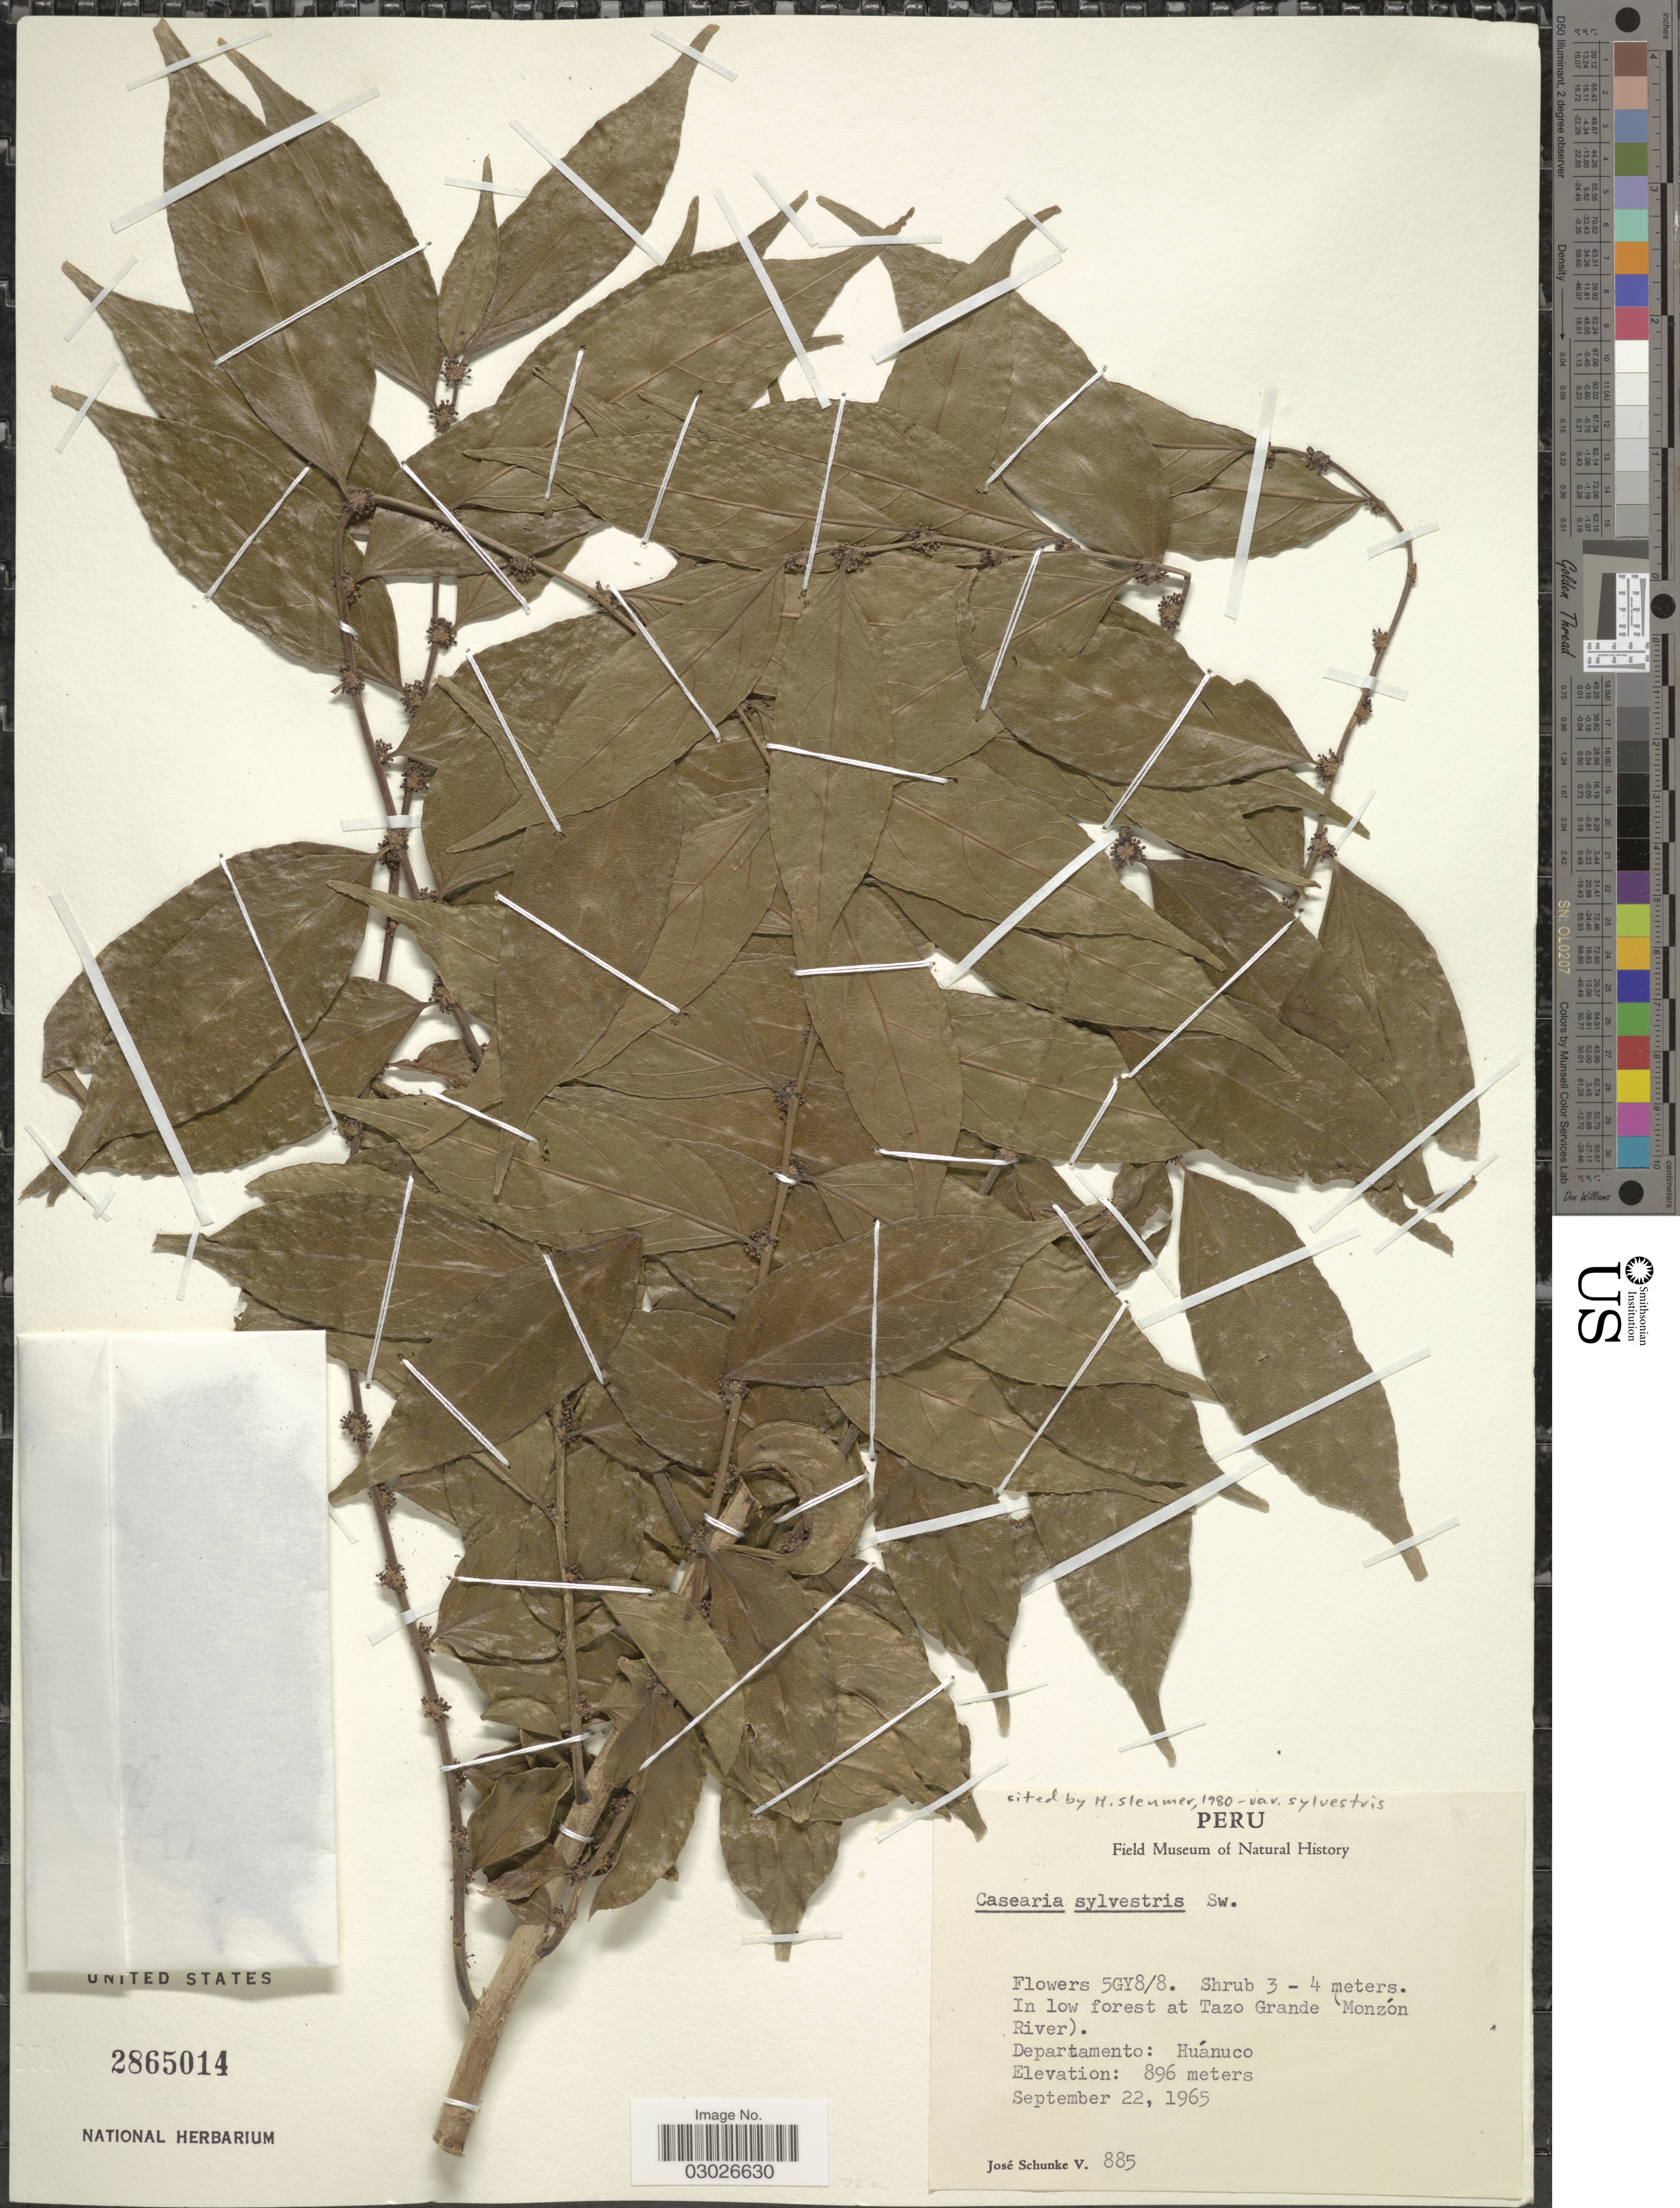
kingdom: Plantae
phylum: Tracheophyta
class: Magnoliopsida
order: Malpighiales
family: Salicaceae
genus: Casearia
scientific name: Casearia sylvestris var. sylvestris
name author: Sw.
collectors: J. Schunke Vigo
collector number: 885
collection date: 1965-09-22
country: Peru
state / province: Huánuco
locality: In low forest at Tazo Grande (Monzón River), Departamento: Huánuco.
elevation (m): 896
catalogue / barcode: US 2865014